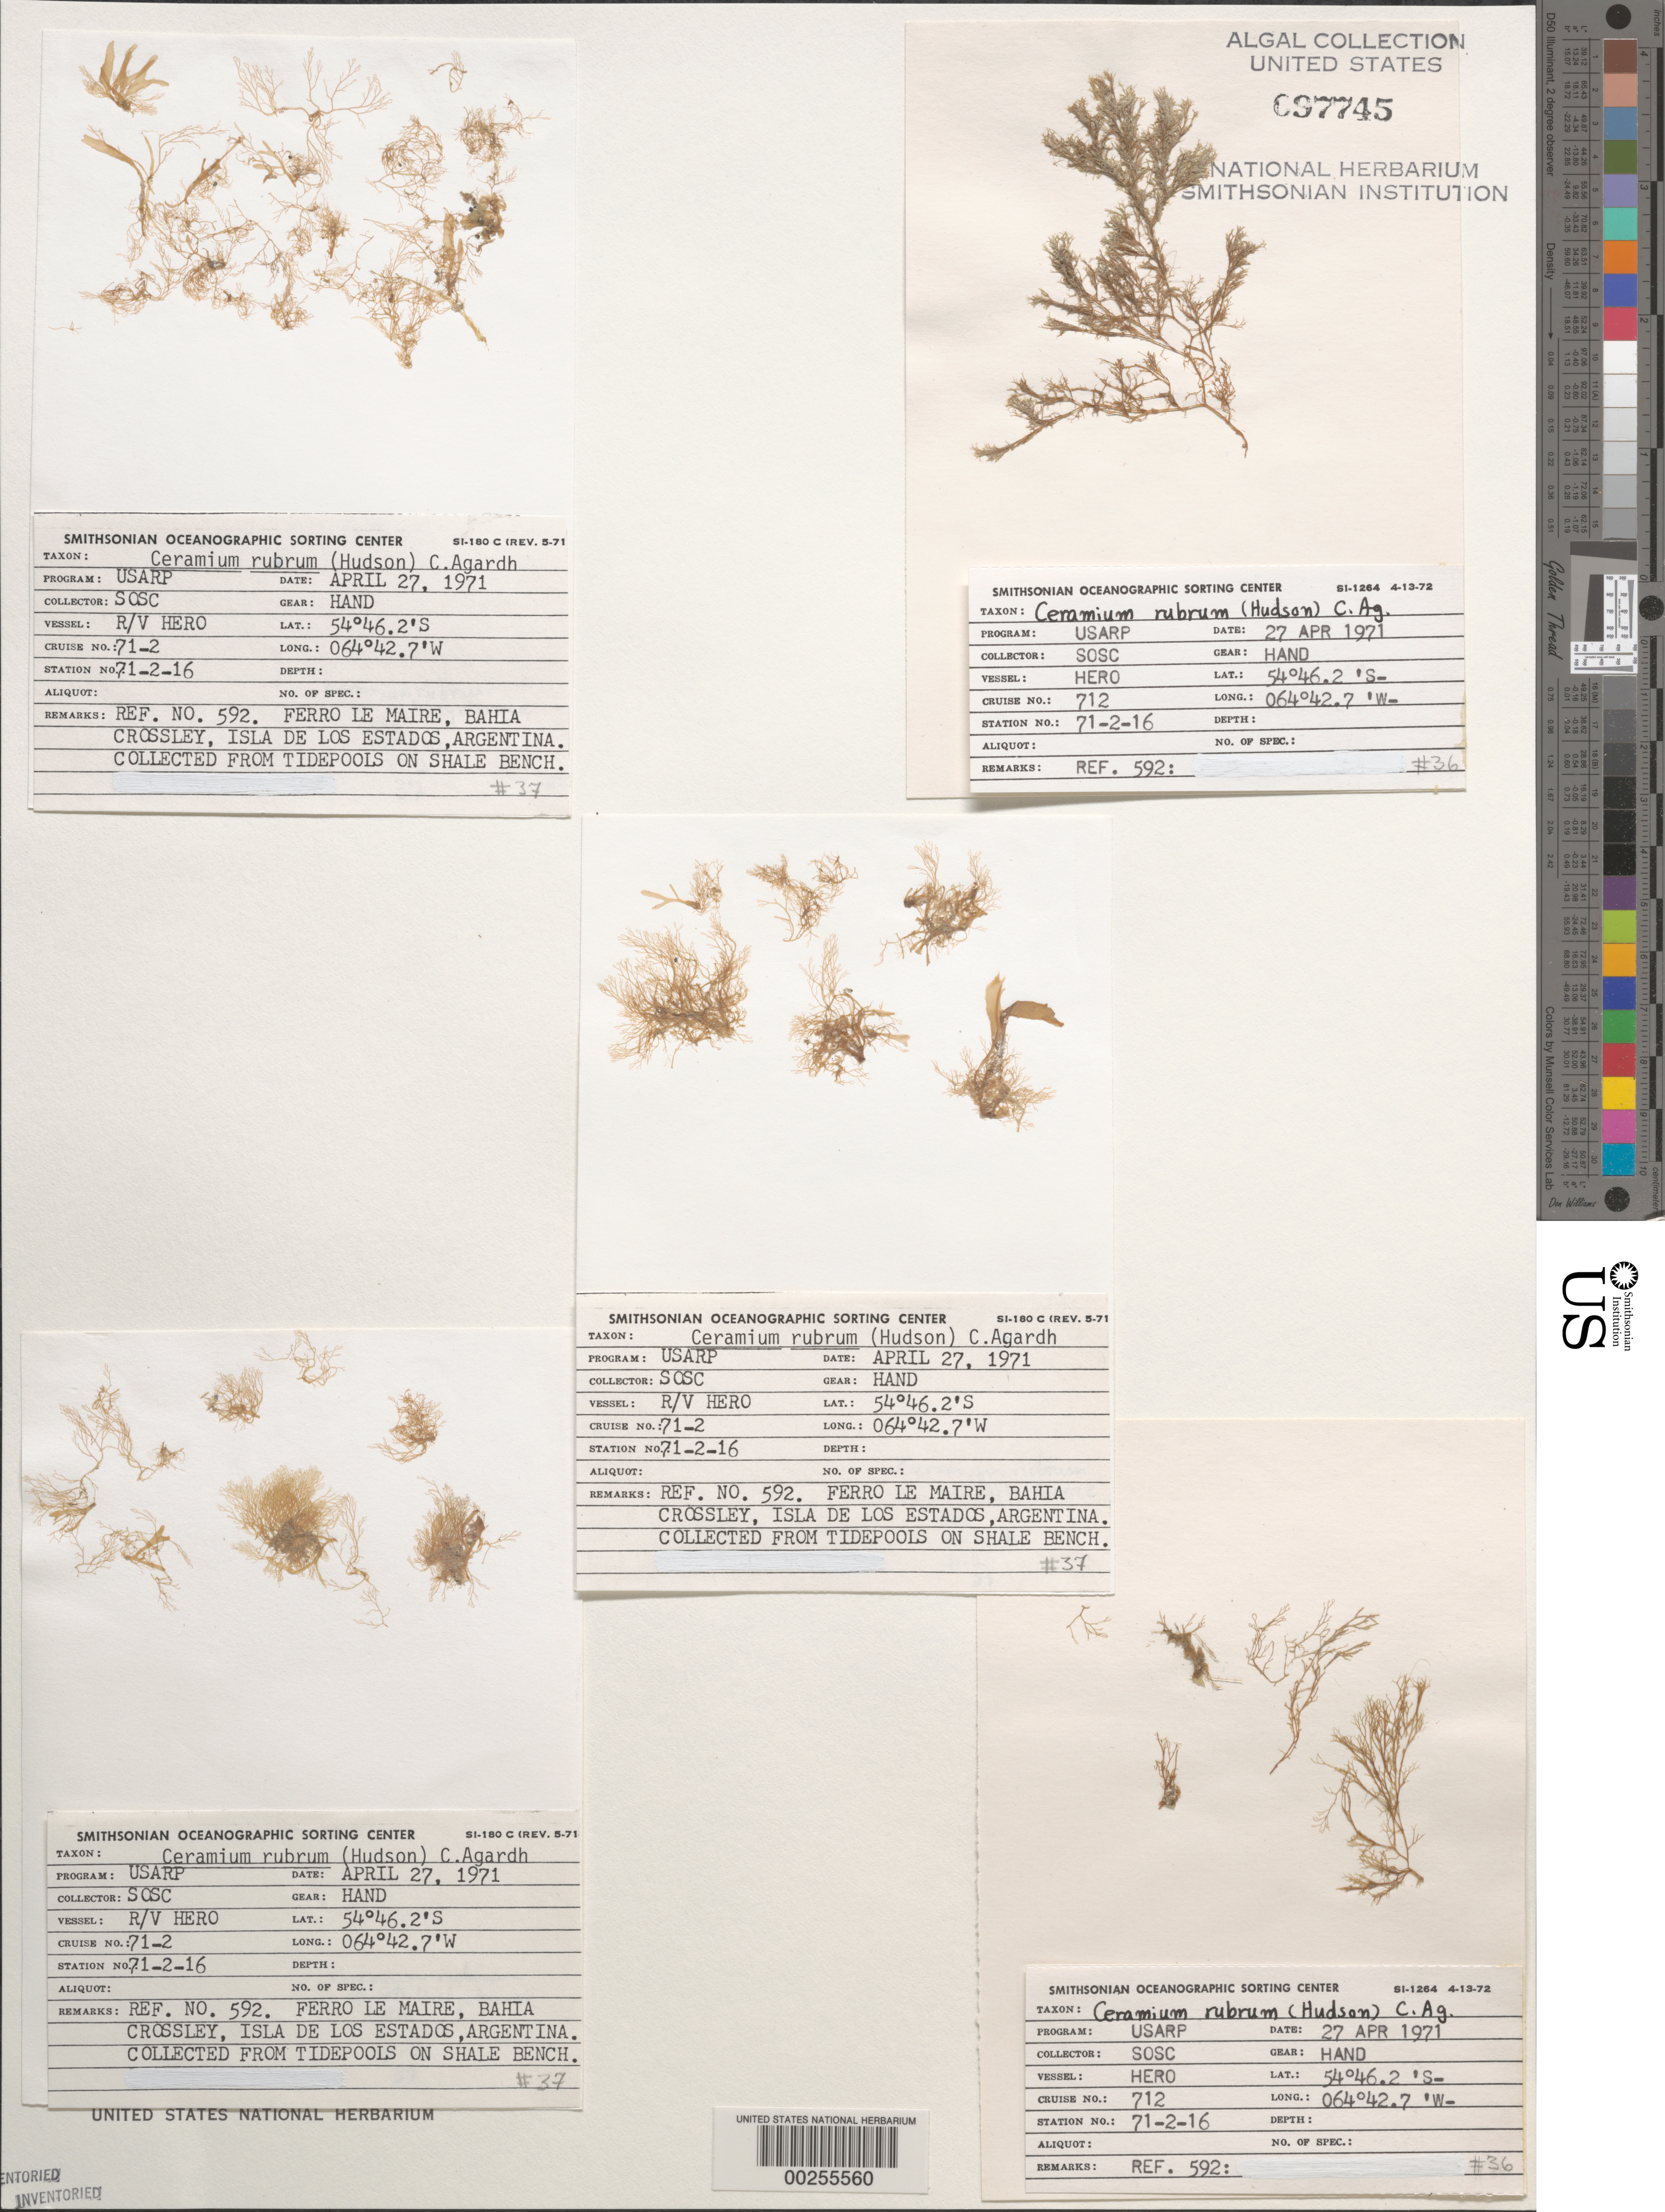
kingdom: Plantae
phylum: Rhodophyta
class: Florideophyceae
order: Ceramiales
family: Ceramiaceae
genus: Ceramium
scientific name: Ceramium rubrum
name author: C. Agardh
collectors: SOSC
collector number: Station 71-2-16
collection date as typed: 27 Apr 1971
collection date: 1971-04-27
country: Argentina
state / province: Tierra del Fuego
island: Isla de los Estados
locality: Ferro le Maire, Bahia Crossley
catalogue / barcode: US 97745